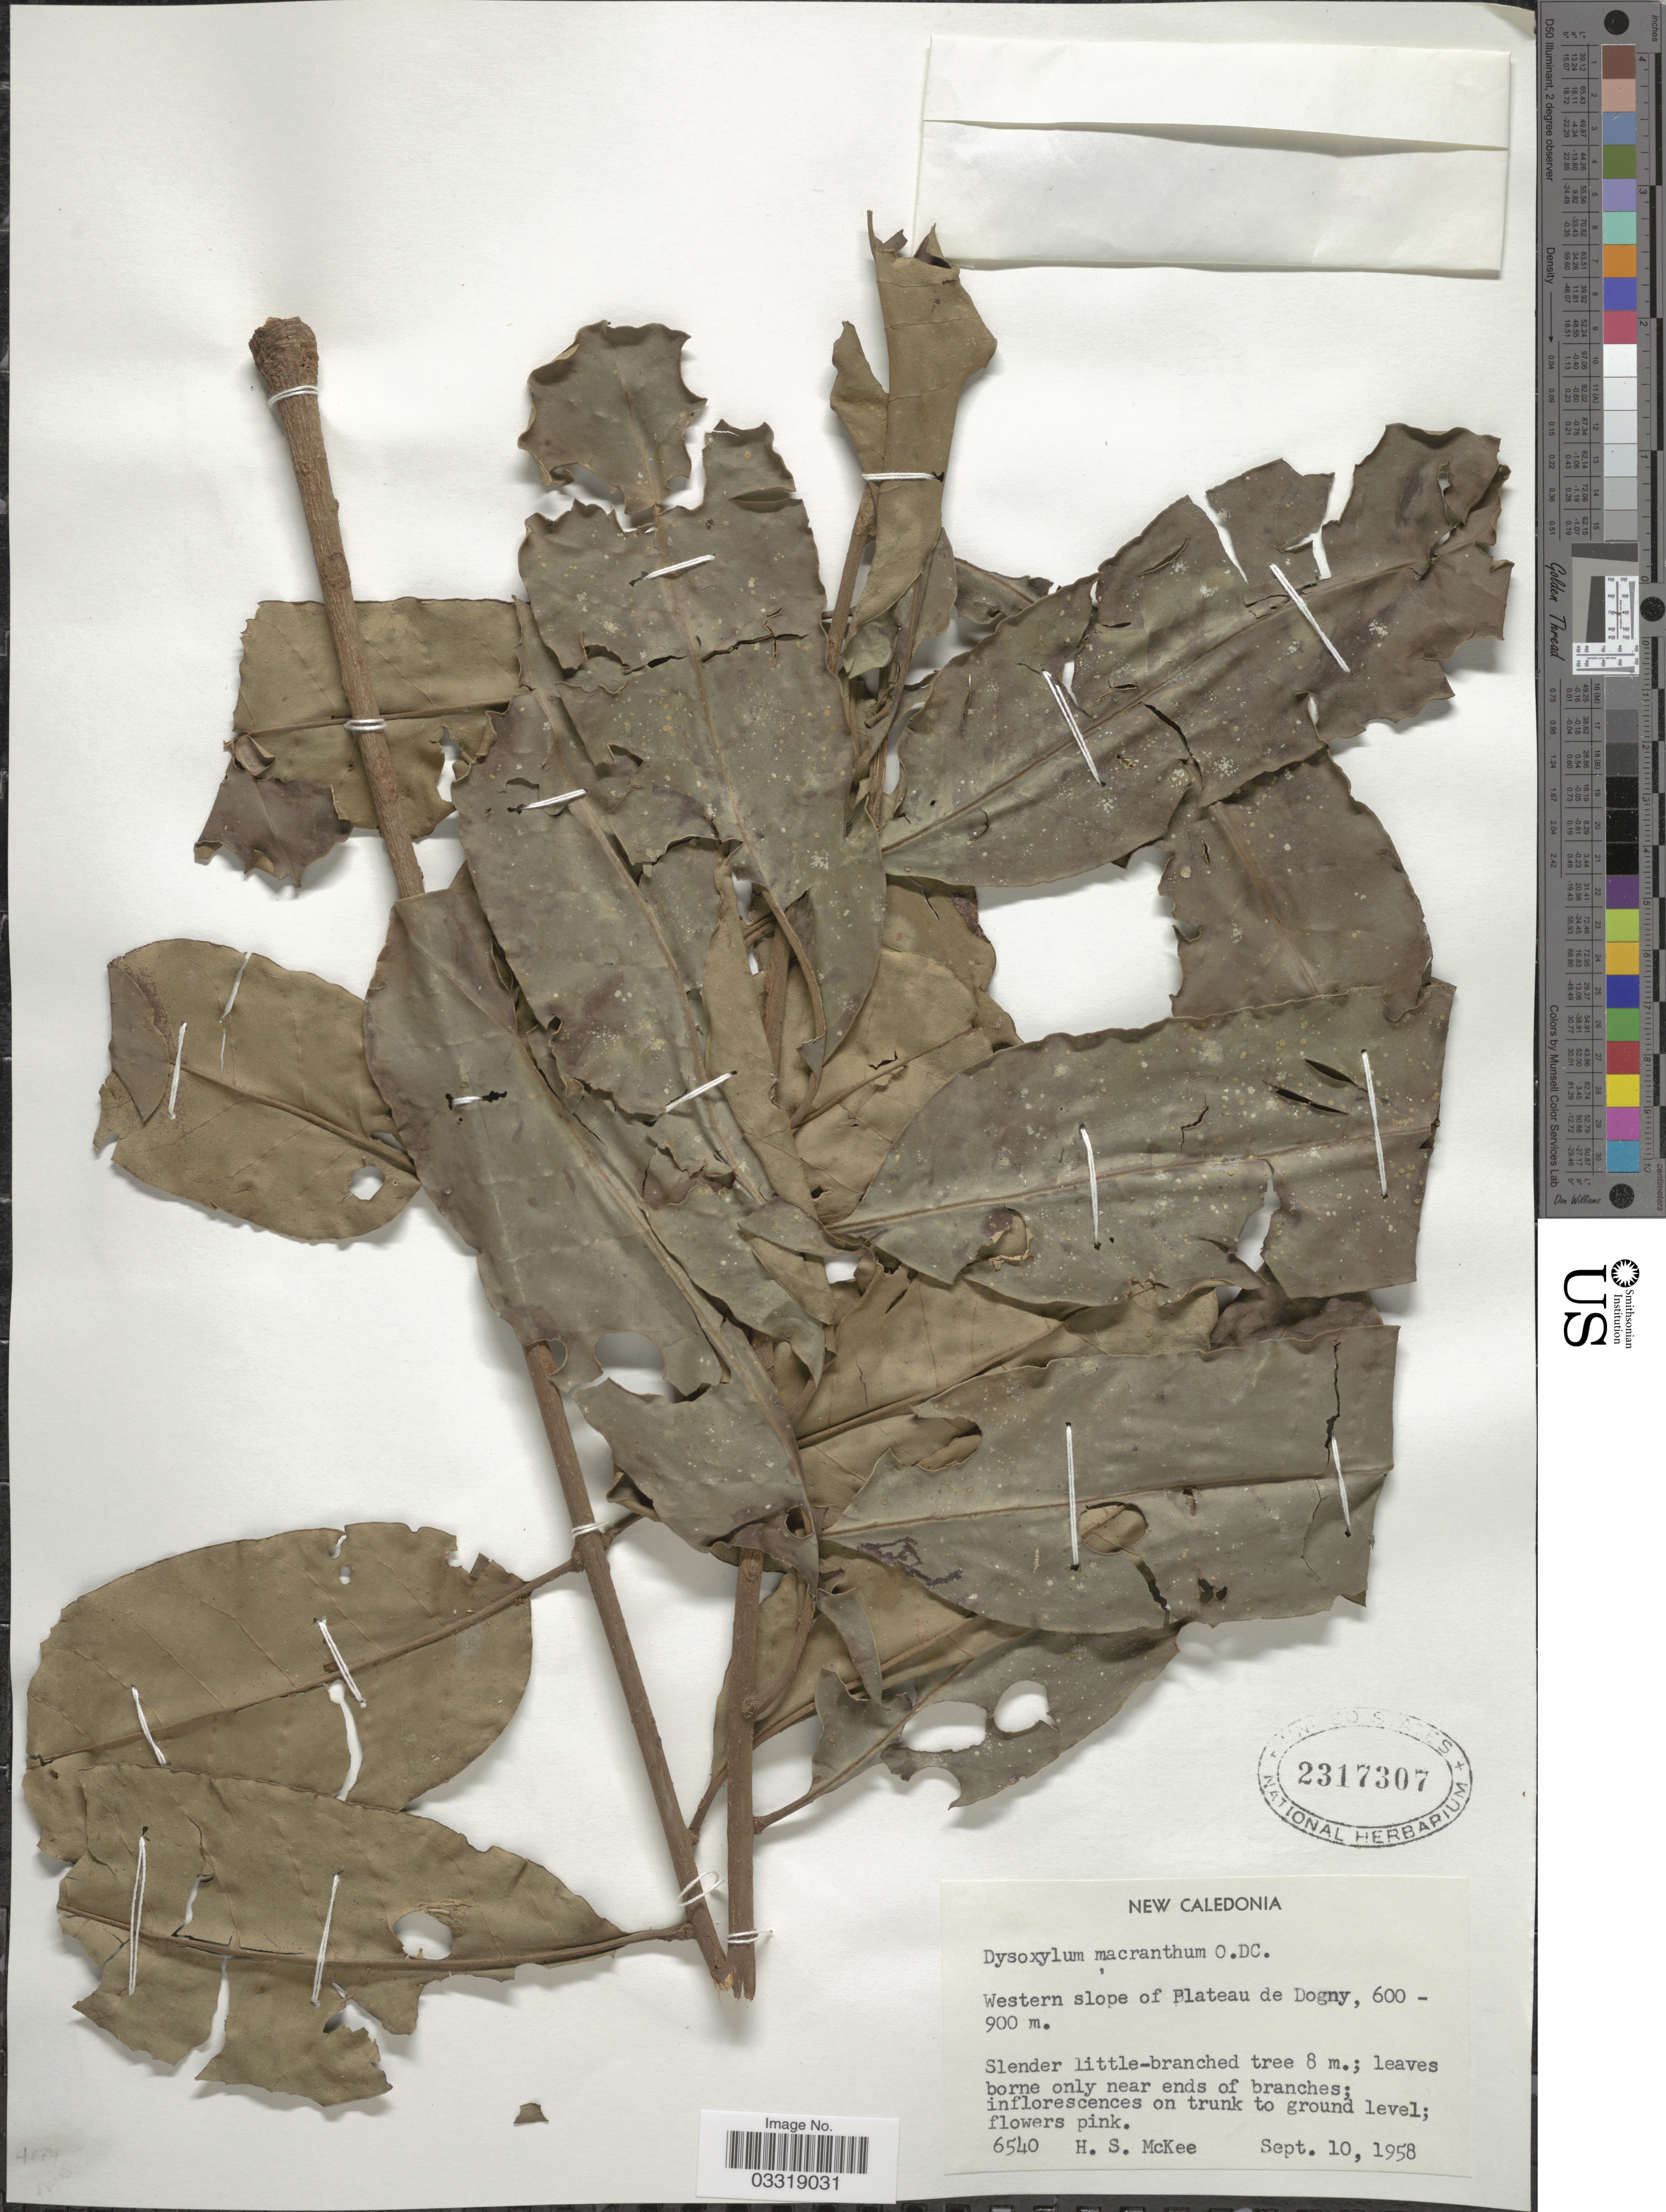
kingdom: Plantae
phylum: Tracheophyta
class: Magnoliopsida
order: Sapindales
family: Meliaceae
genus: Didymocheton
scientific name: Didymocheton macranthus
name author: (C. DC.) Harms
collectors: H. S. McKee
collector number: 6540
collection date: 1958-09-10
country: New Caledonia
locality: Western slope of Plateau de Dogny.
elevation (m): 600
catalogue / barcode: US 2317307